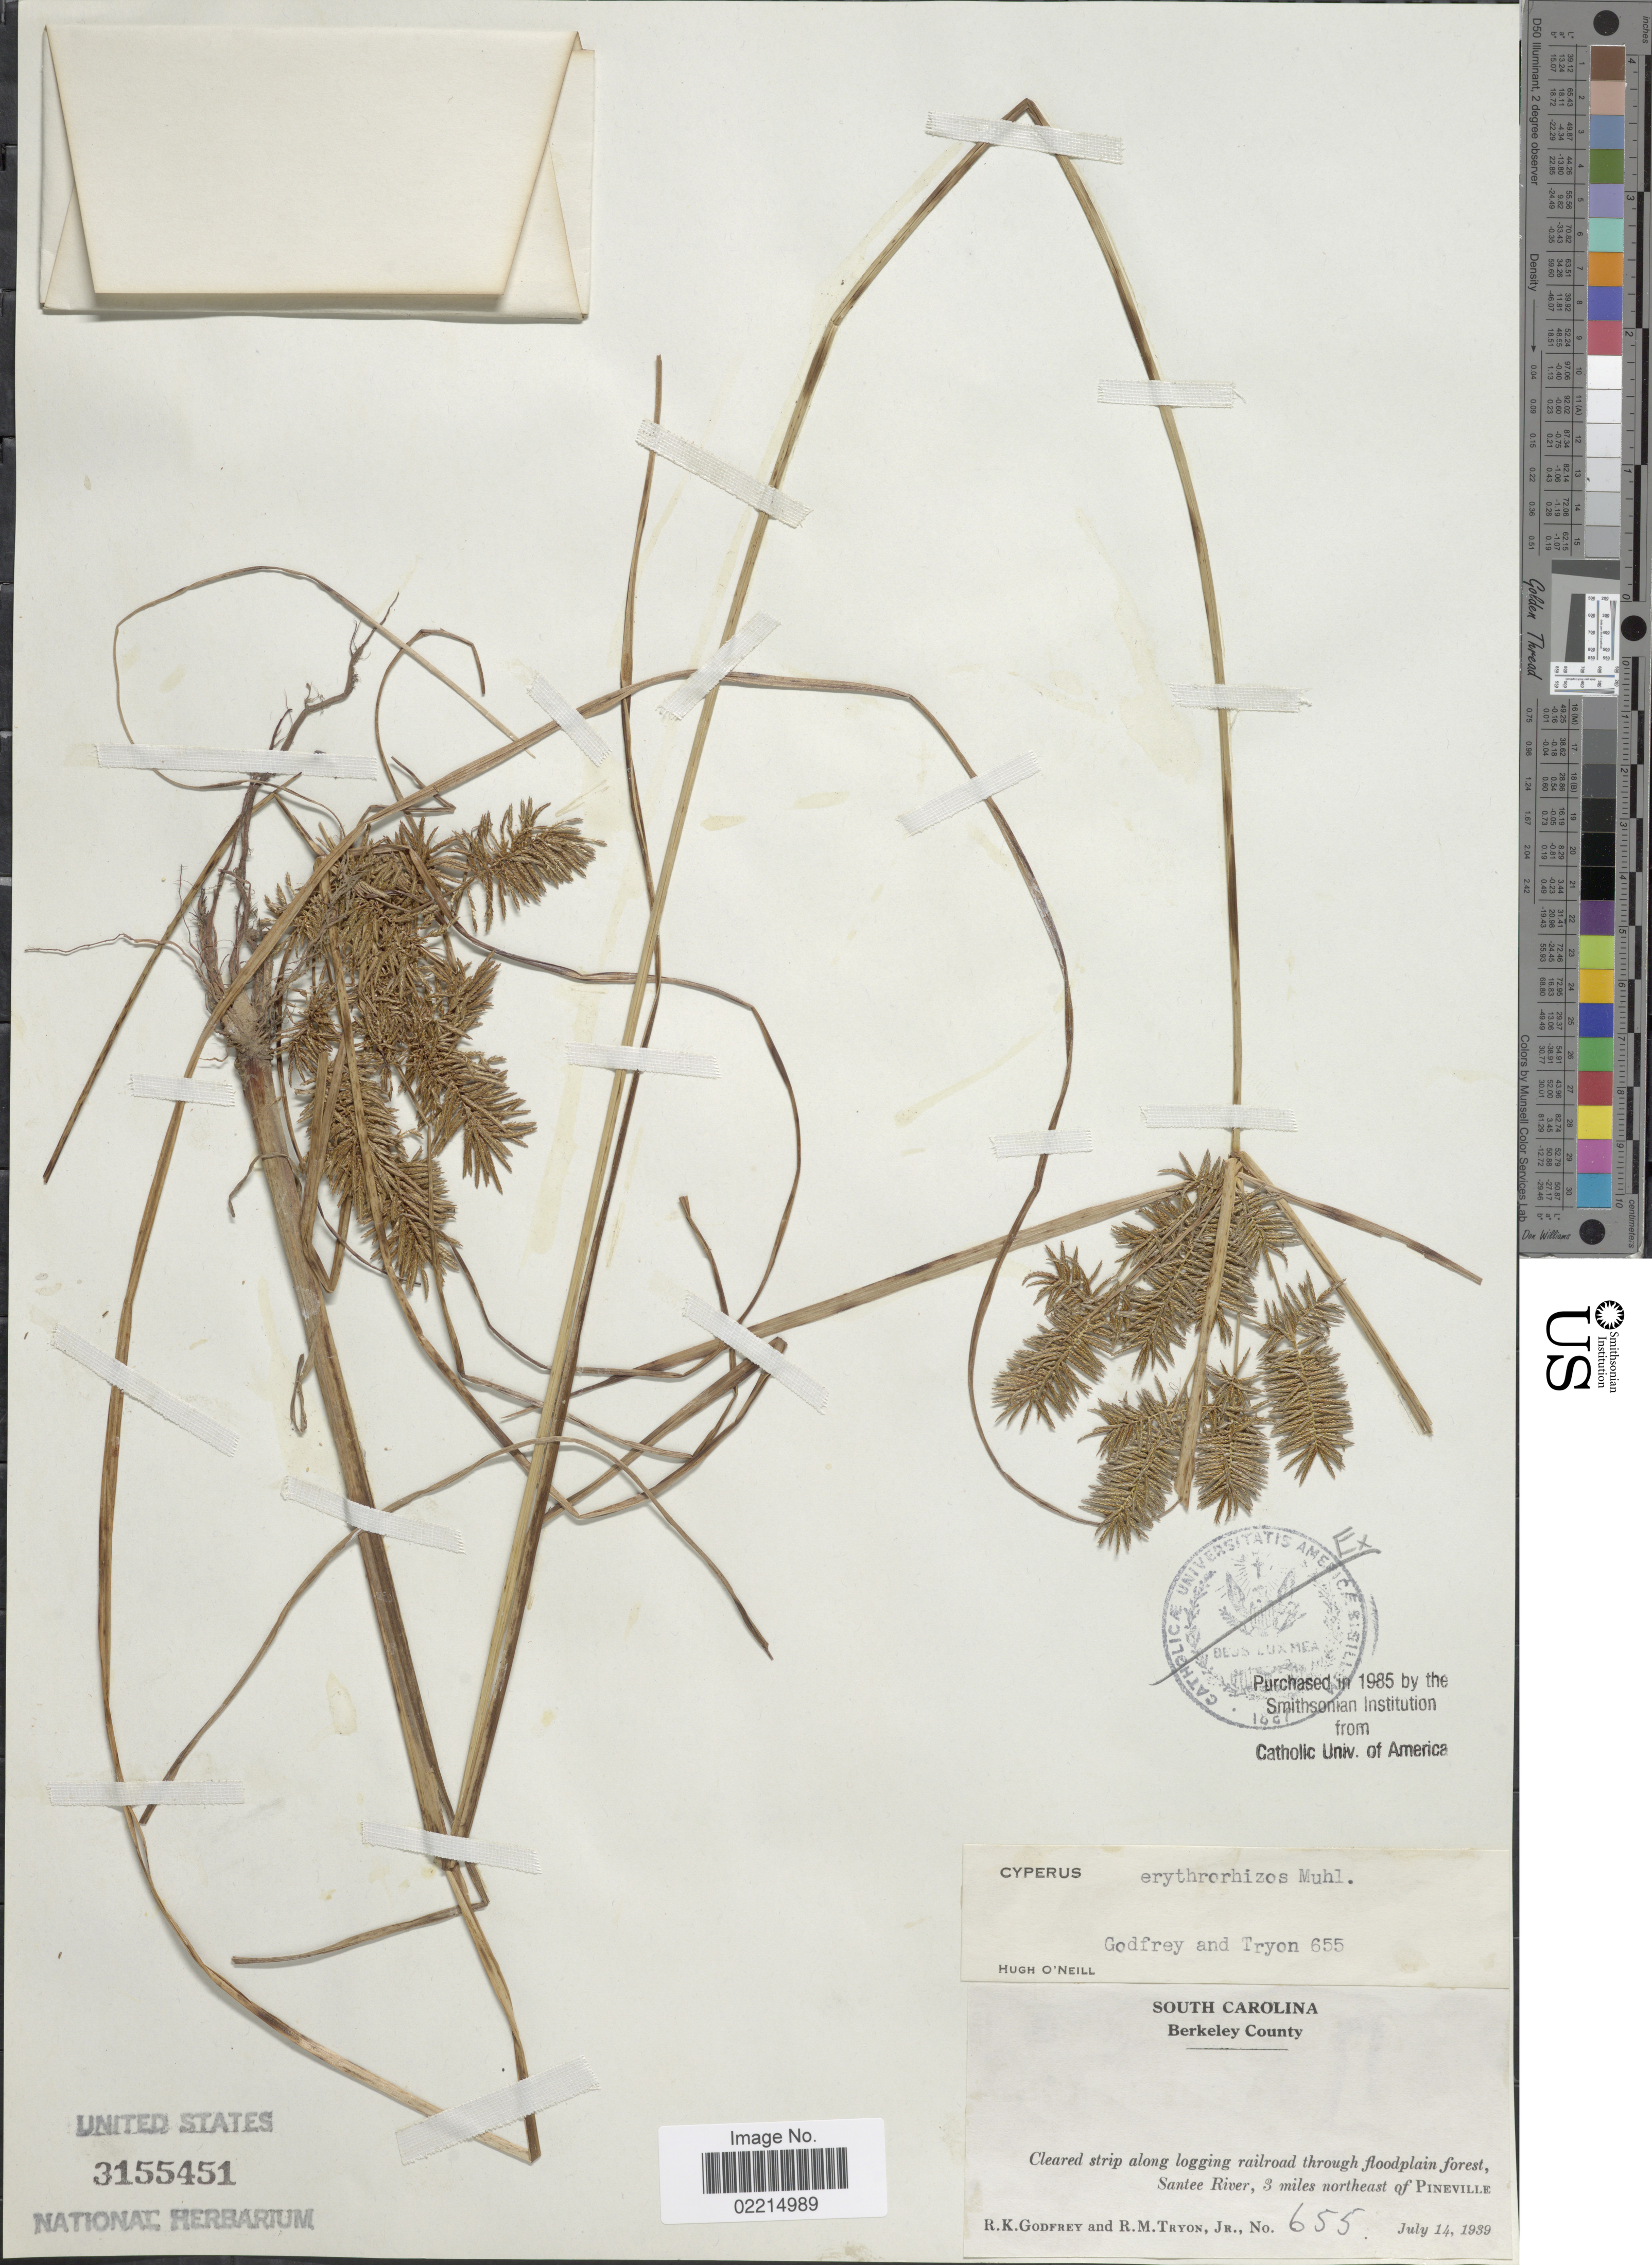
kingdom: Plantae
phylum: Tracheophyta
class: Liliopsida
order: Poales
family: Cyperaceae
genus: Cyperus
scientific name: Cyperus erythrorhizos Muhl.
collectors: R. K. Godfrey & J. Tryon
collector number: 655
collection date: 1939-07-14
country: United States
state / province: South Carolina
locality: Berkeley County, cleared strip along logging railroad through floodplain forest, Santee River, 3 miles northeast of Pineville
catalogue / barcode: US 3155451